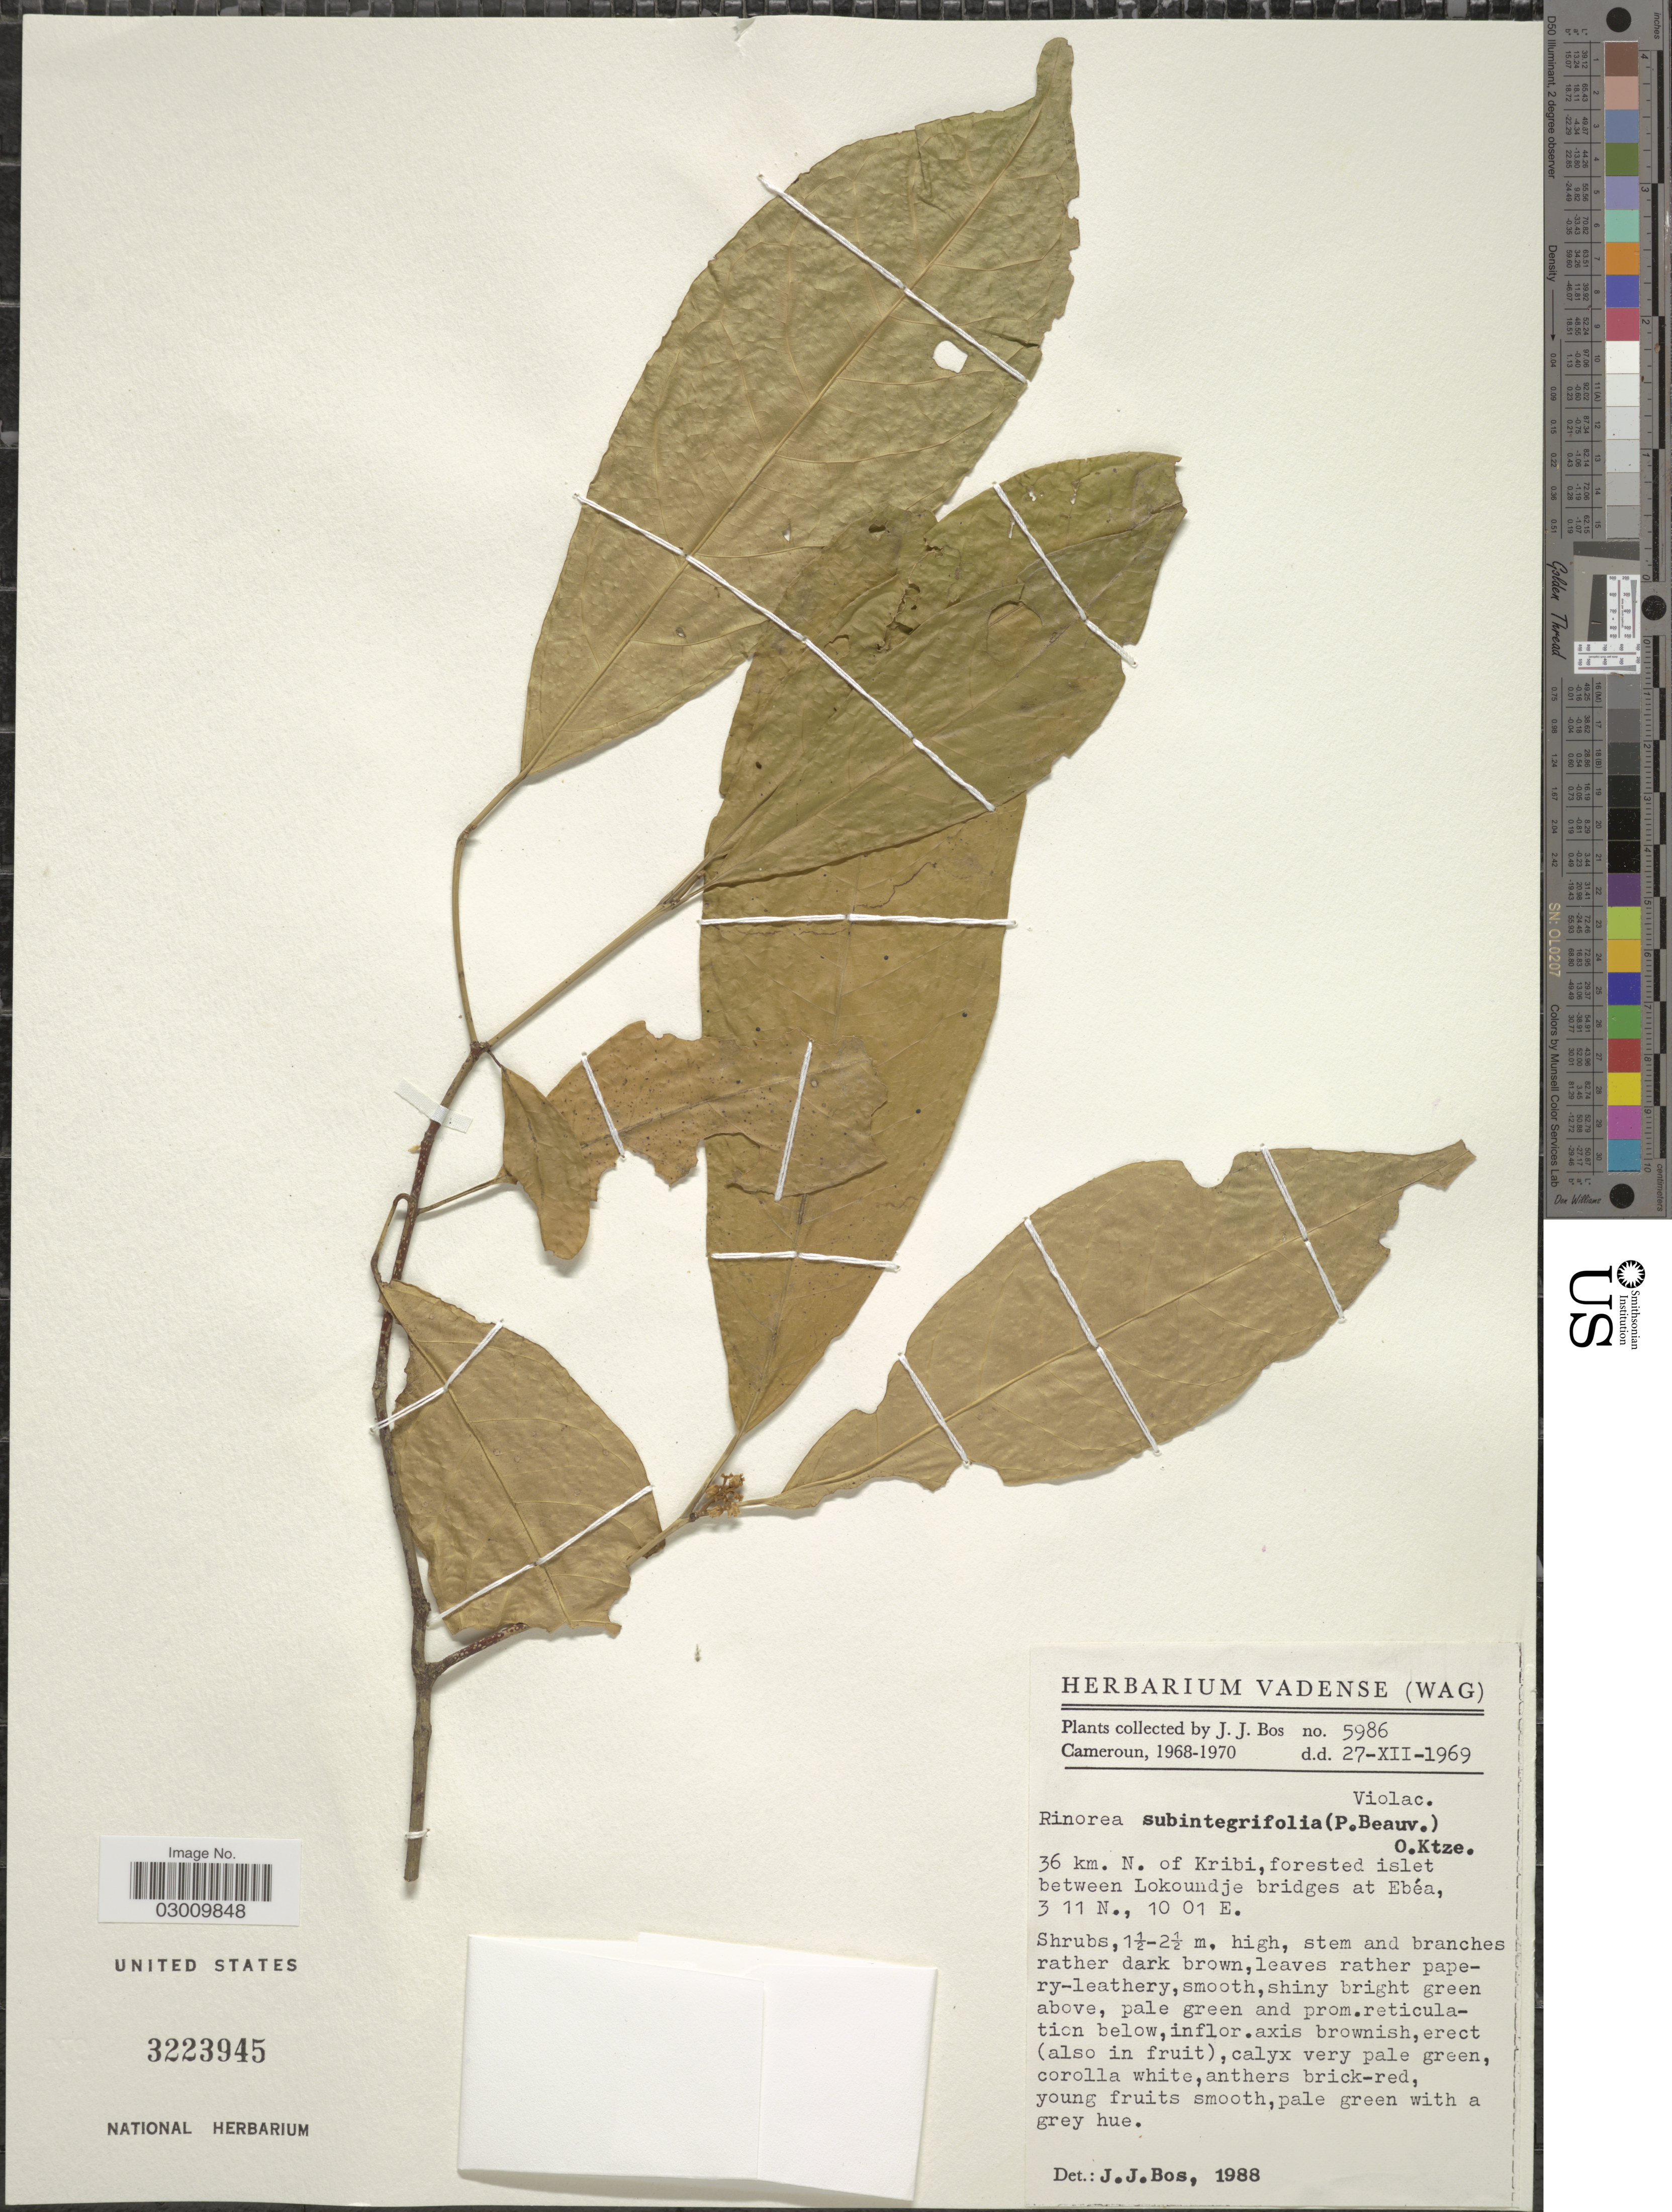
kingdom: Plantae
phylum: Tracheophyta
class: Magnoliopsida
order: Malpighiales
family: Violaceae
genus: Rinorea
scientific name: Rinorea subintegrifolia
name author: (P. Beauv.) Kuntze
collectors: J. J. Bos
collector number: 5986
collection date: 1969-12-27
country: Cameroon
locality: Cameroun. 36 km. N. of Kribi, forested islet between Lokoundje bridges at Ebéa.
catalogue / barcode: US 3223945